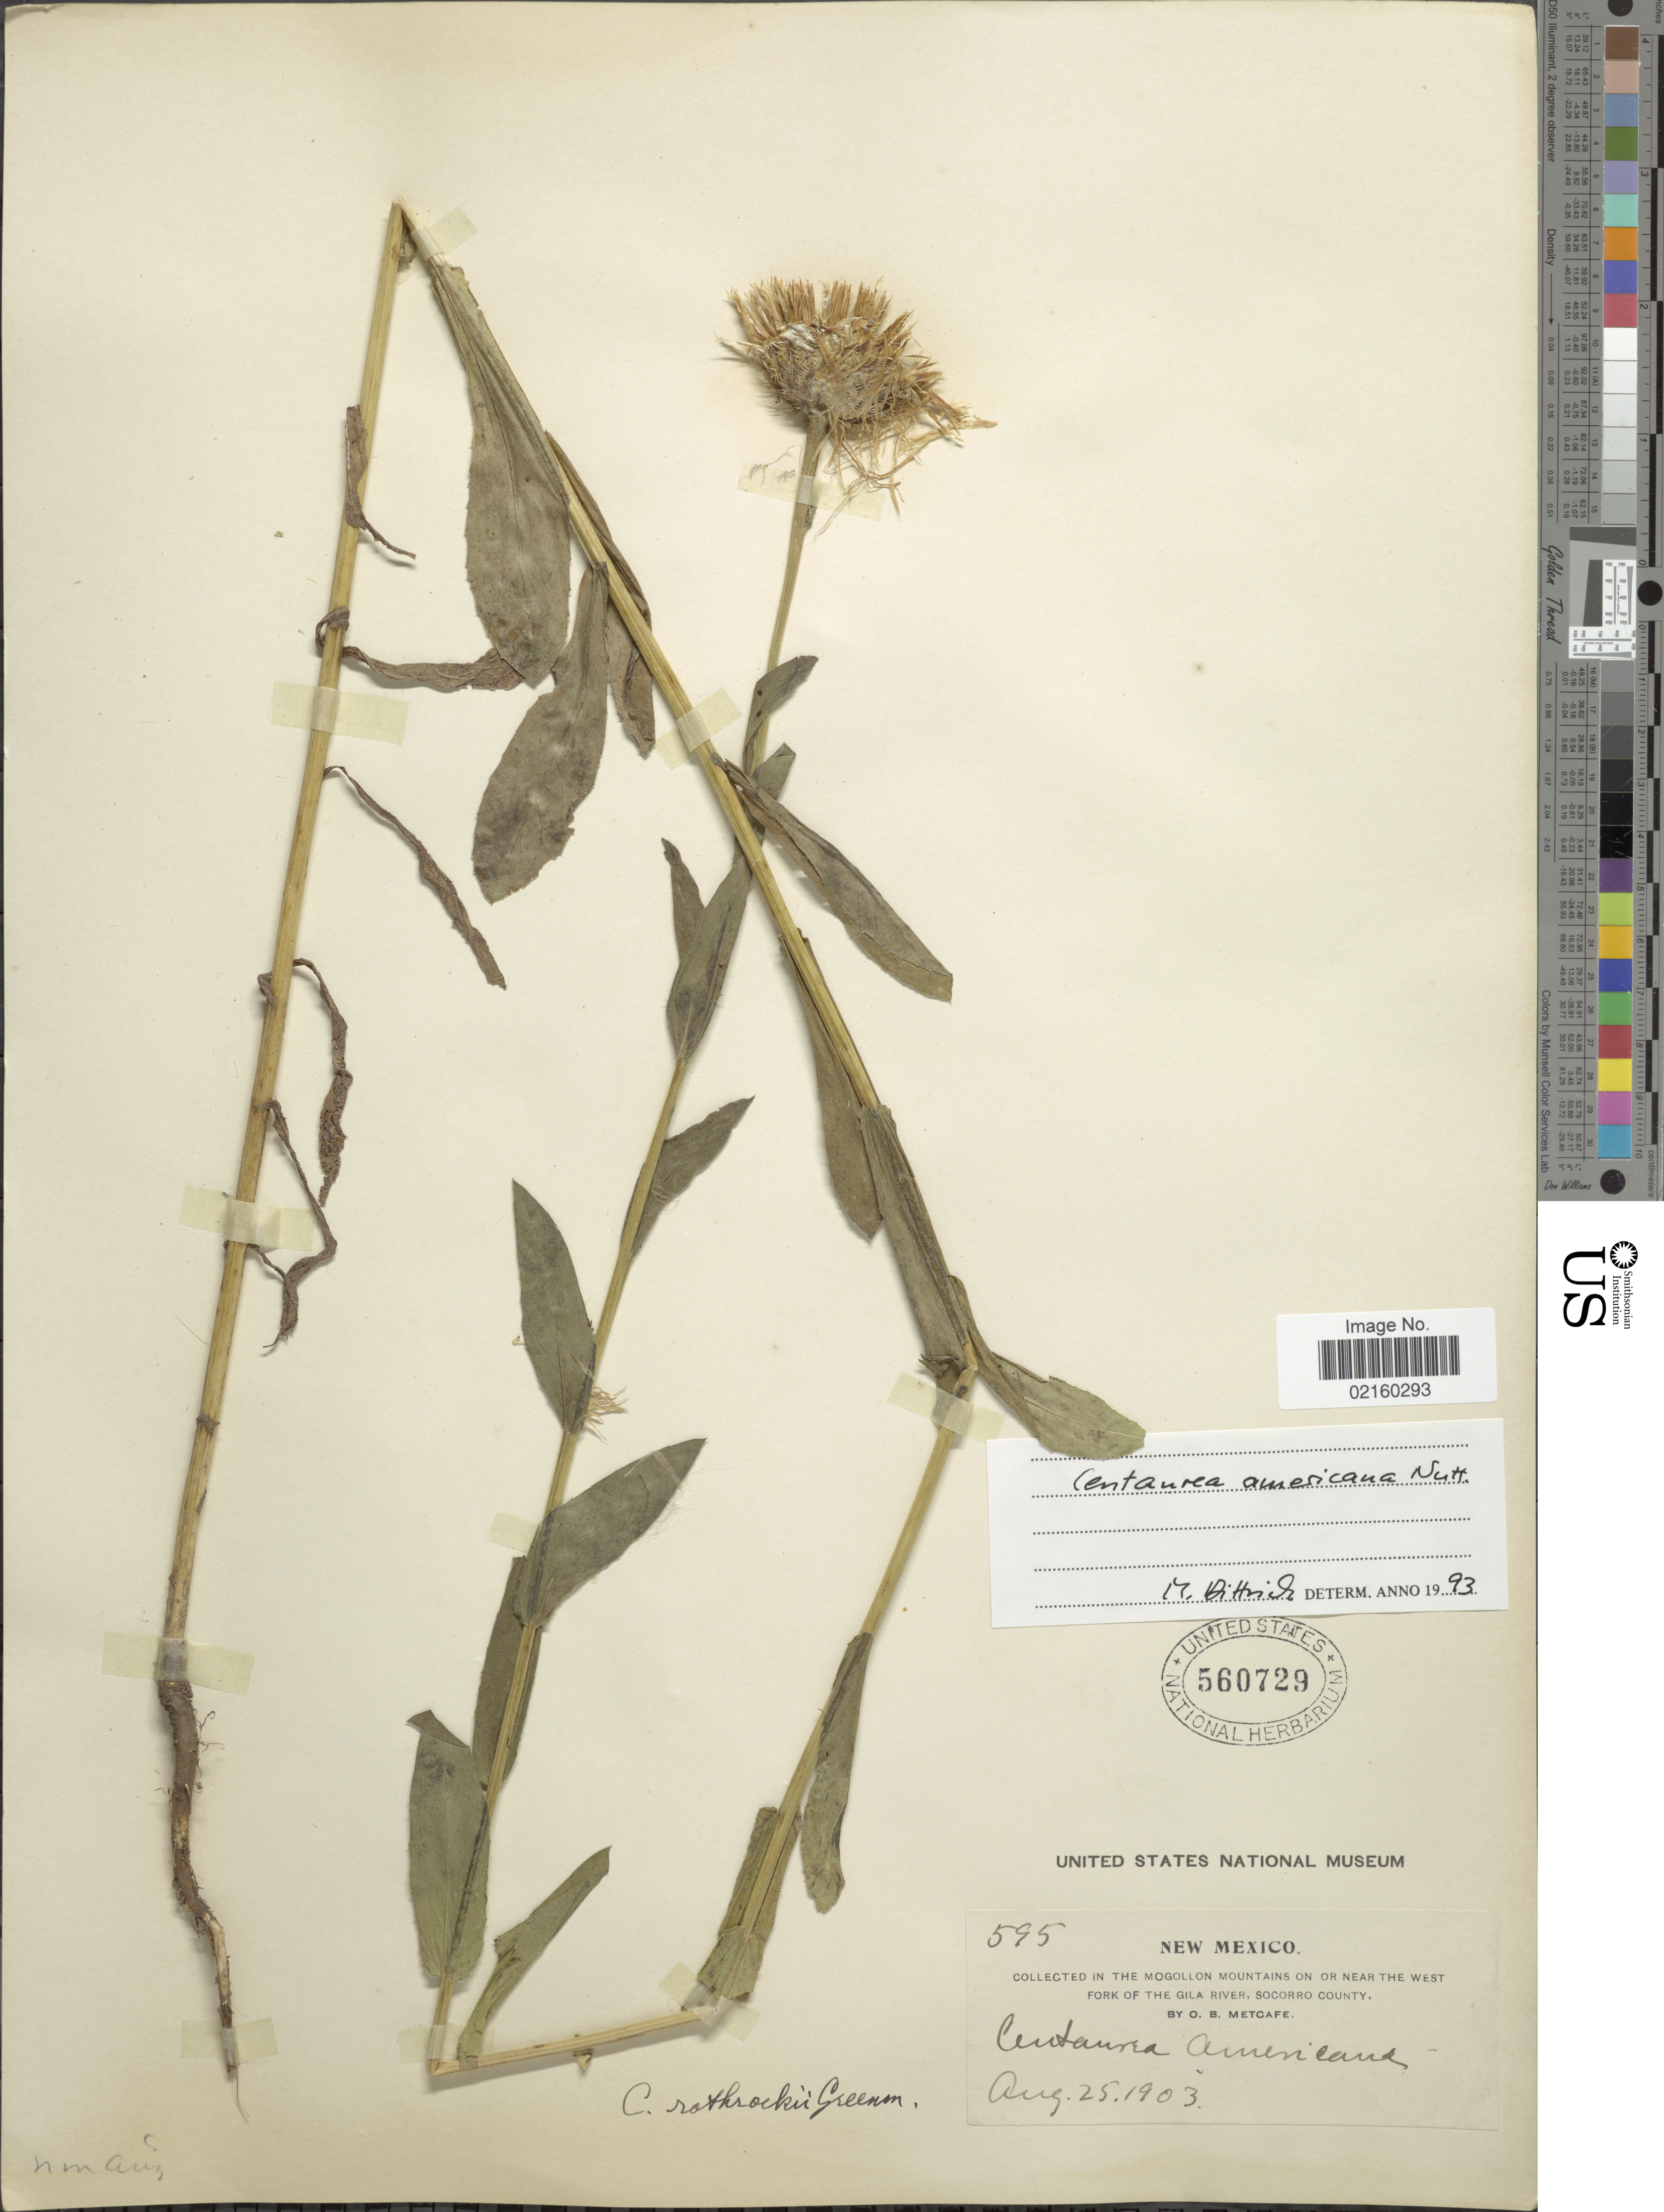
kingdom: Plantae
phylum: Tracheophyta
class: Magnoliopsida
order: Asterales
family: Asteraceae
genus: Plectocephalus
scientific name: Plectocephalus americanus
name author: (Nutt.) D. Don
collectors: O. Metcalf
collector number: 595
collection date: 1903-08-25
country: United States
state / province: New Mexico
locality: Mogollon Mountains on or near the west Fortk of The Gila River, Socorro County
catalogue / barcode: US 560729